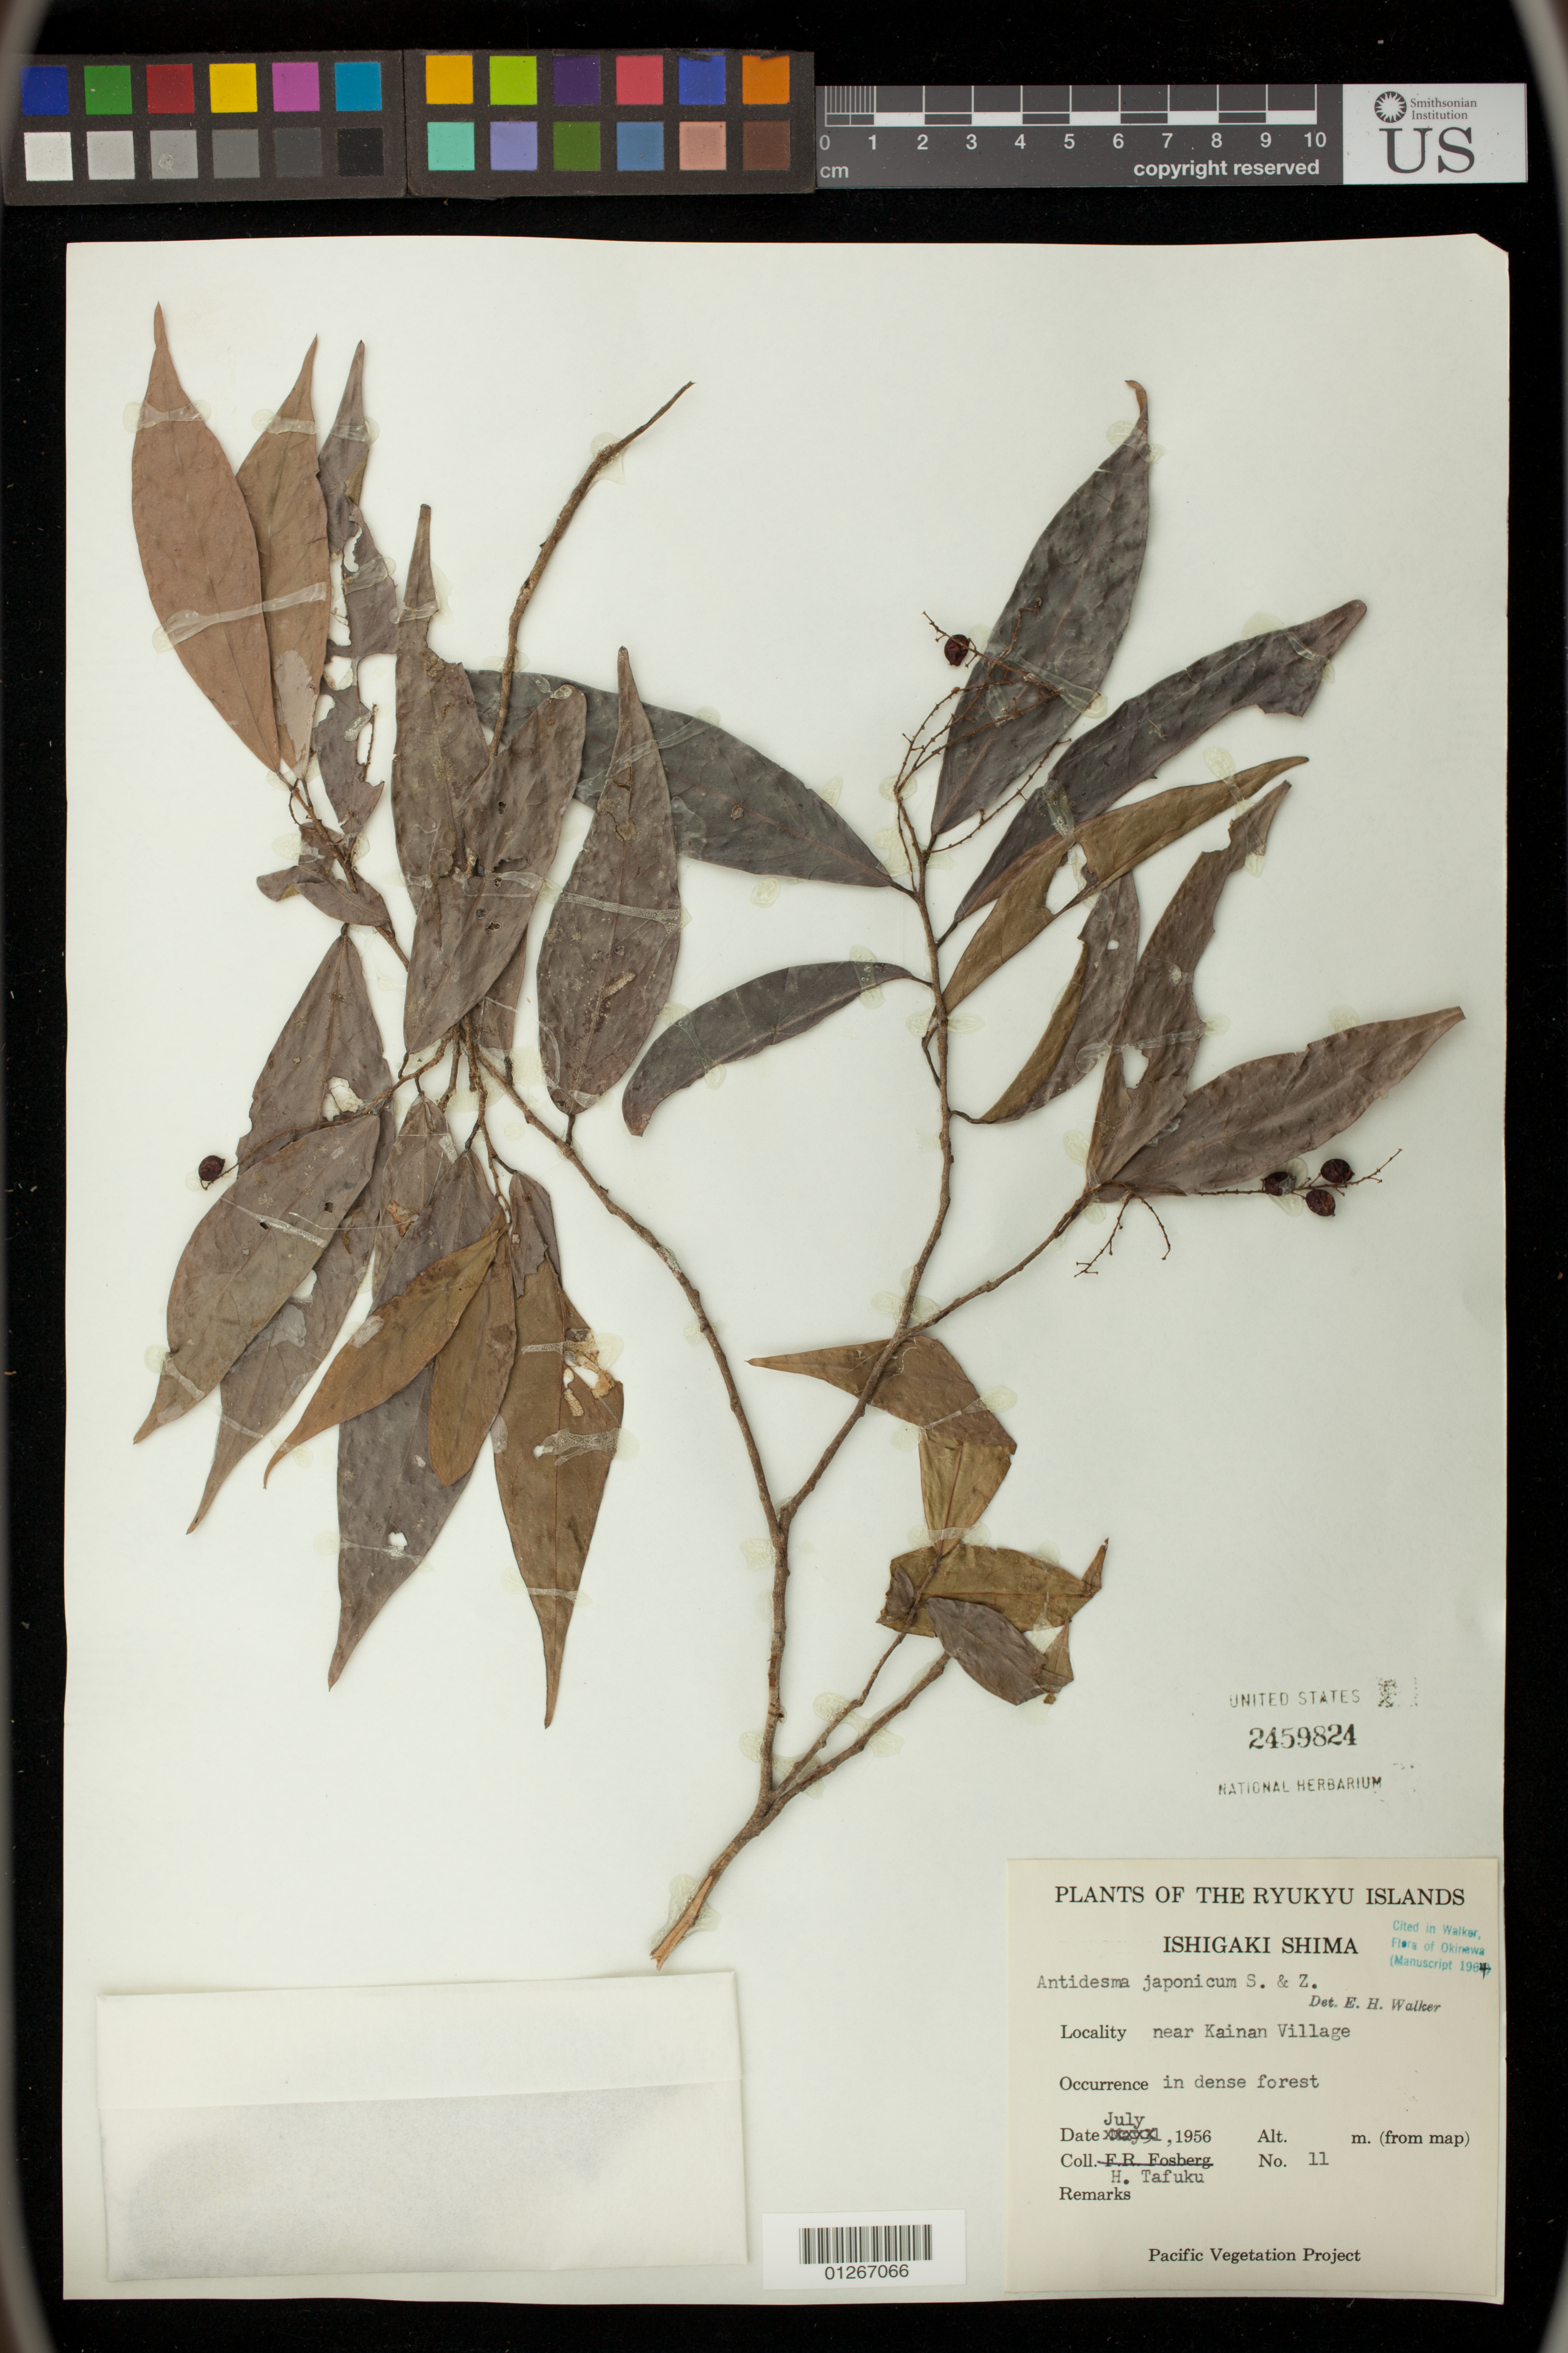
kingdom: Plantae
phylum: Tracheophyta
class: Magnoliopsida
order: Malpighiales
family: Phyllanthaceae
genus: Antidesma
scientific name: Antidesma pentandrum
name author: (Blanco) Merr.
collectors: H. Tafuku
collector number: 11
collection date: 1956-07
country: Japan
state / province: Okinawa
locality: Ryukyu Islands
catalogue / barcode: US 2459824